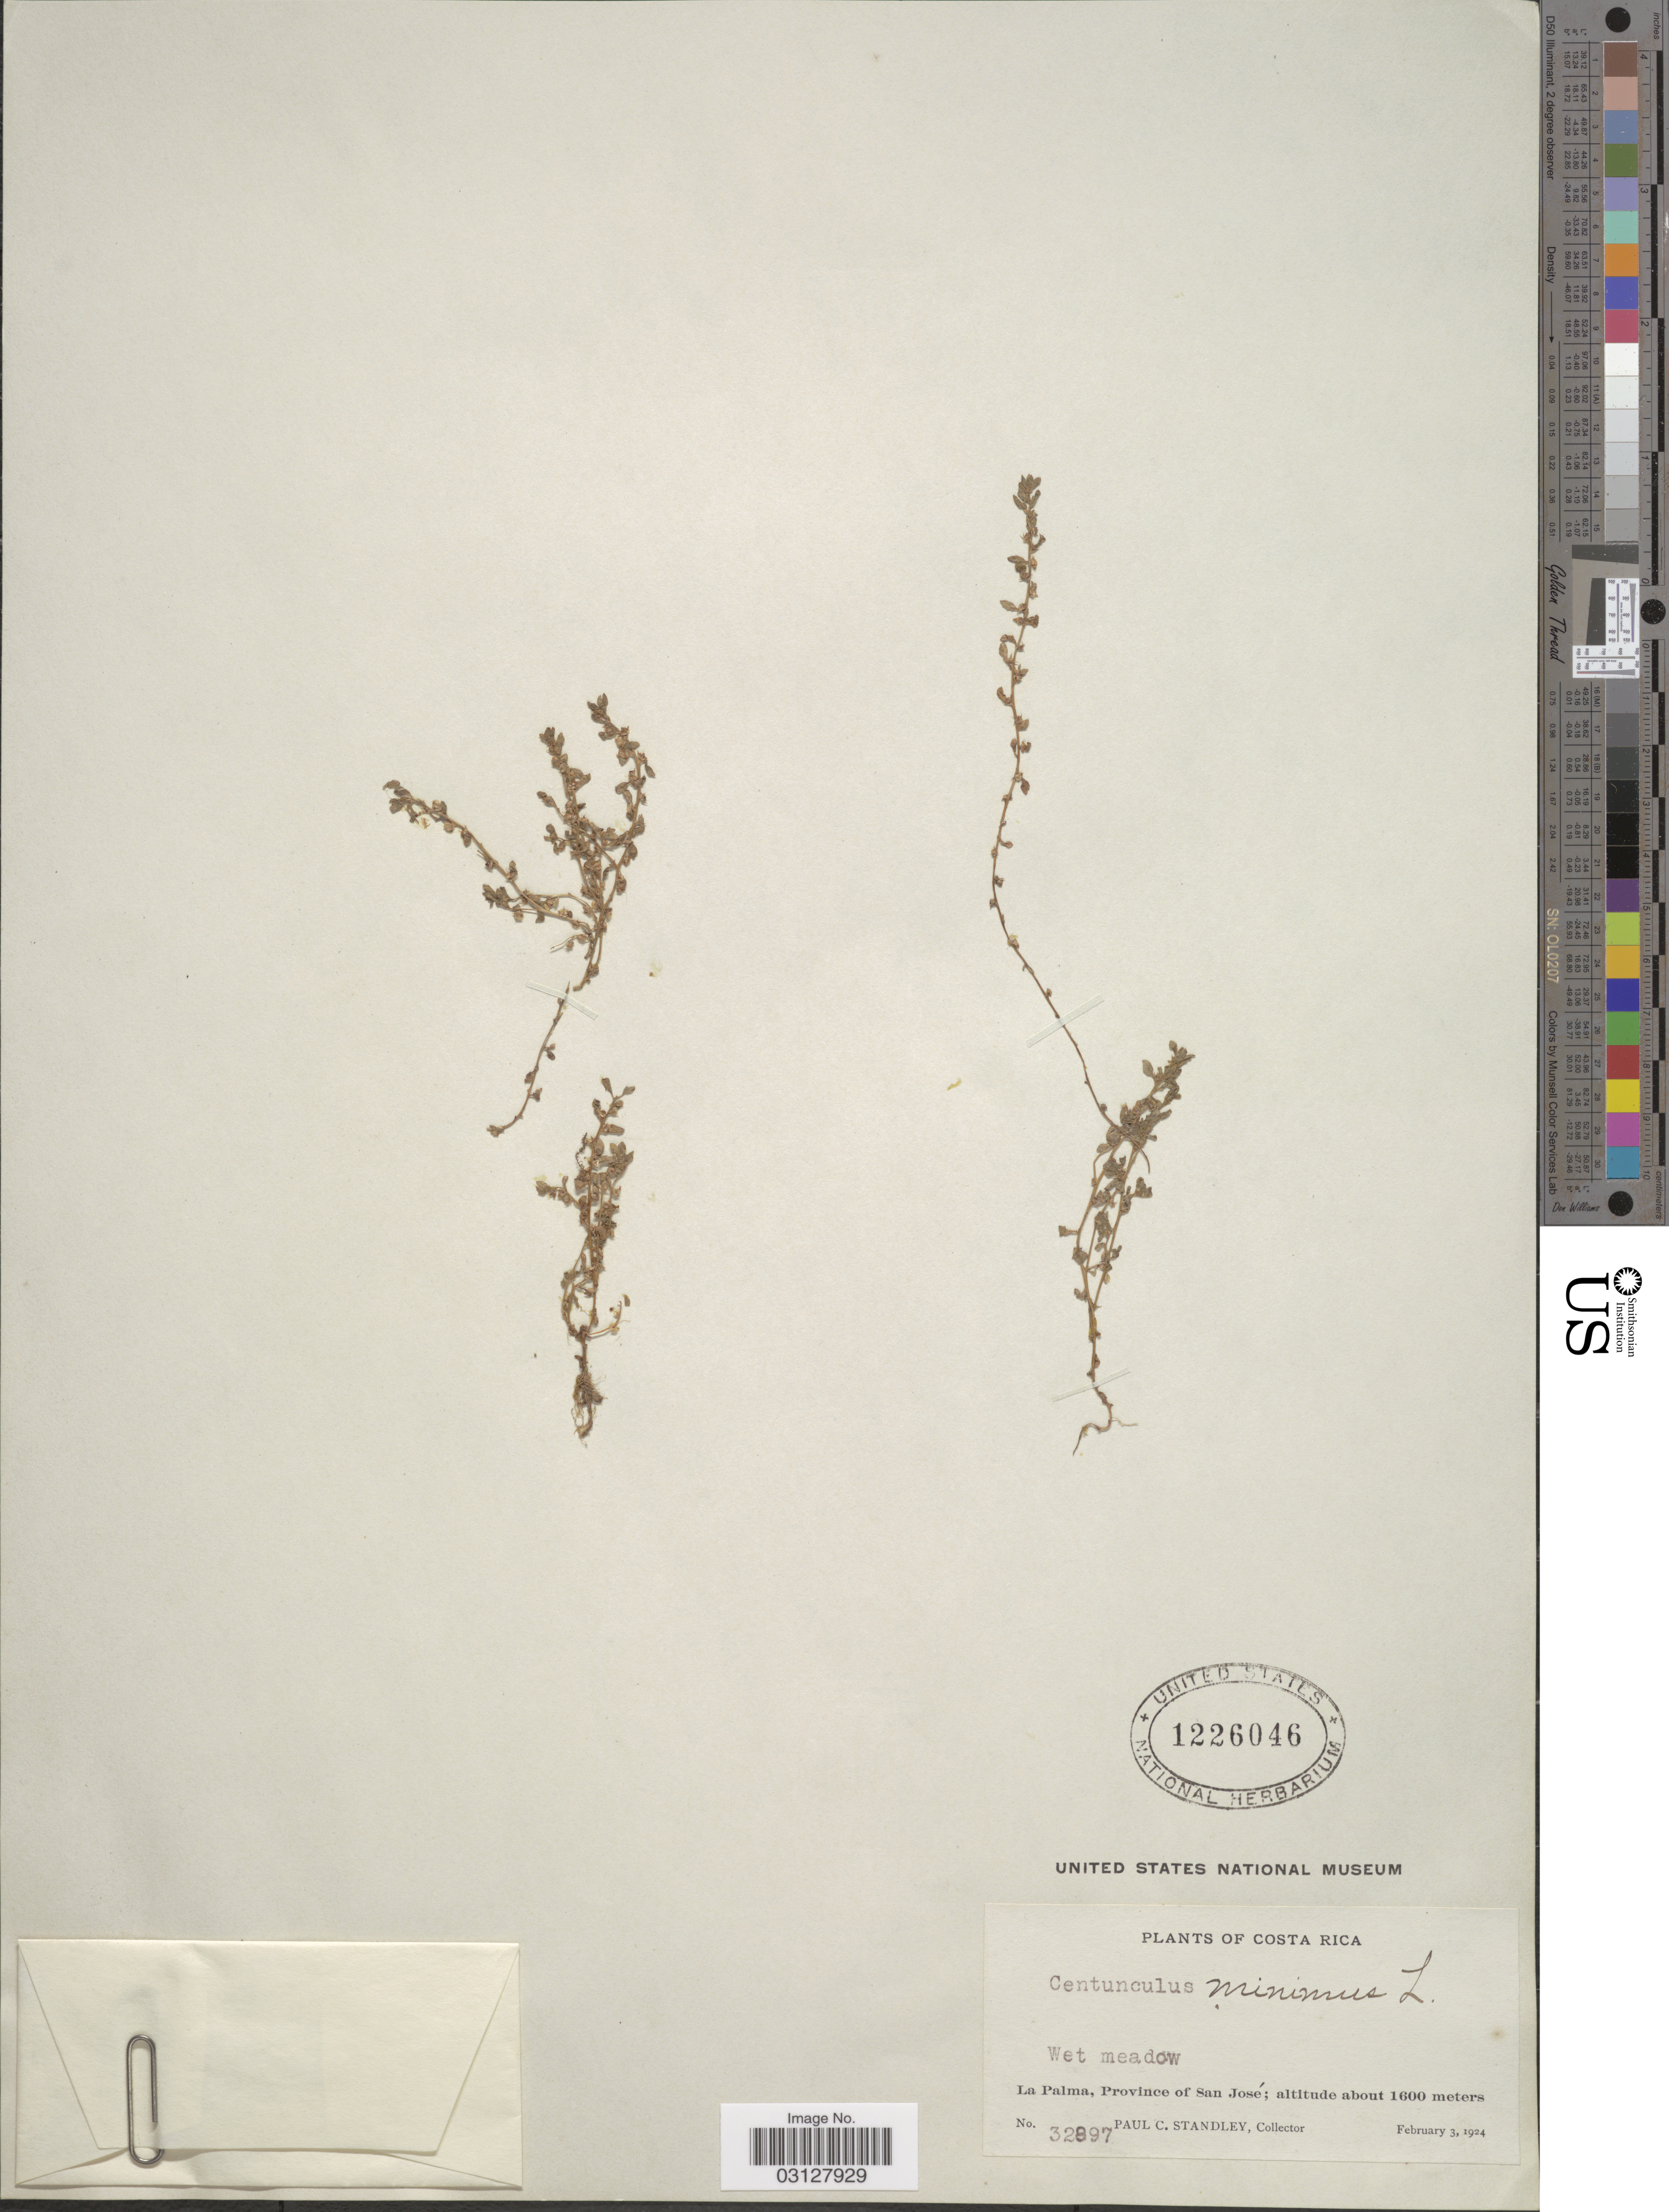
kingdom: Plantae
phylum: Tracheophyta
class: Magnoliopsida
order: Ericales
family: Primulaceae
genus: Centunculus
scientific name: Centunculus minimus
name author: L.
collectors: P. C. Standley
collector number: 32897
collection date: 1924-02-03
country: Costa Rica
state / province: San José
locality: La Palma.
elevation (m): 1600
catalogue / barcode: US 1226046